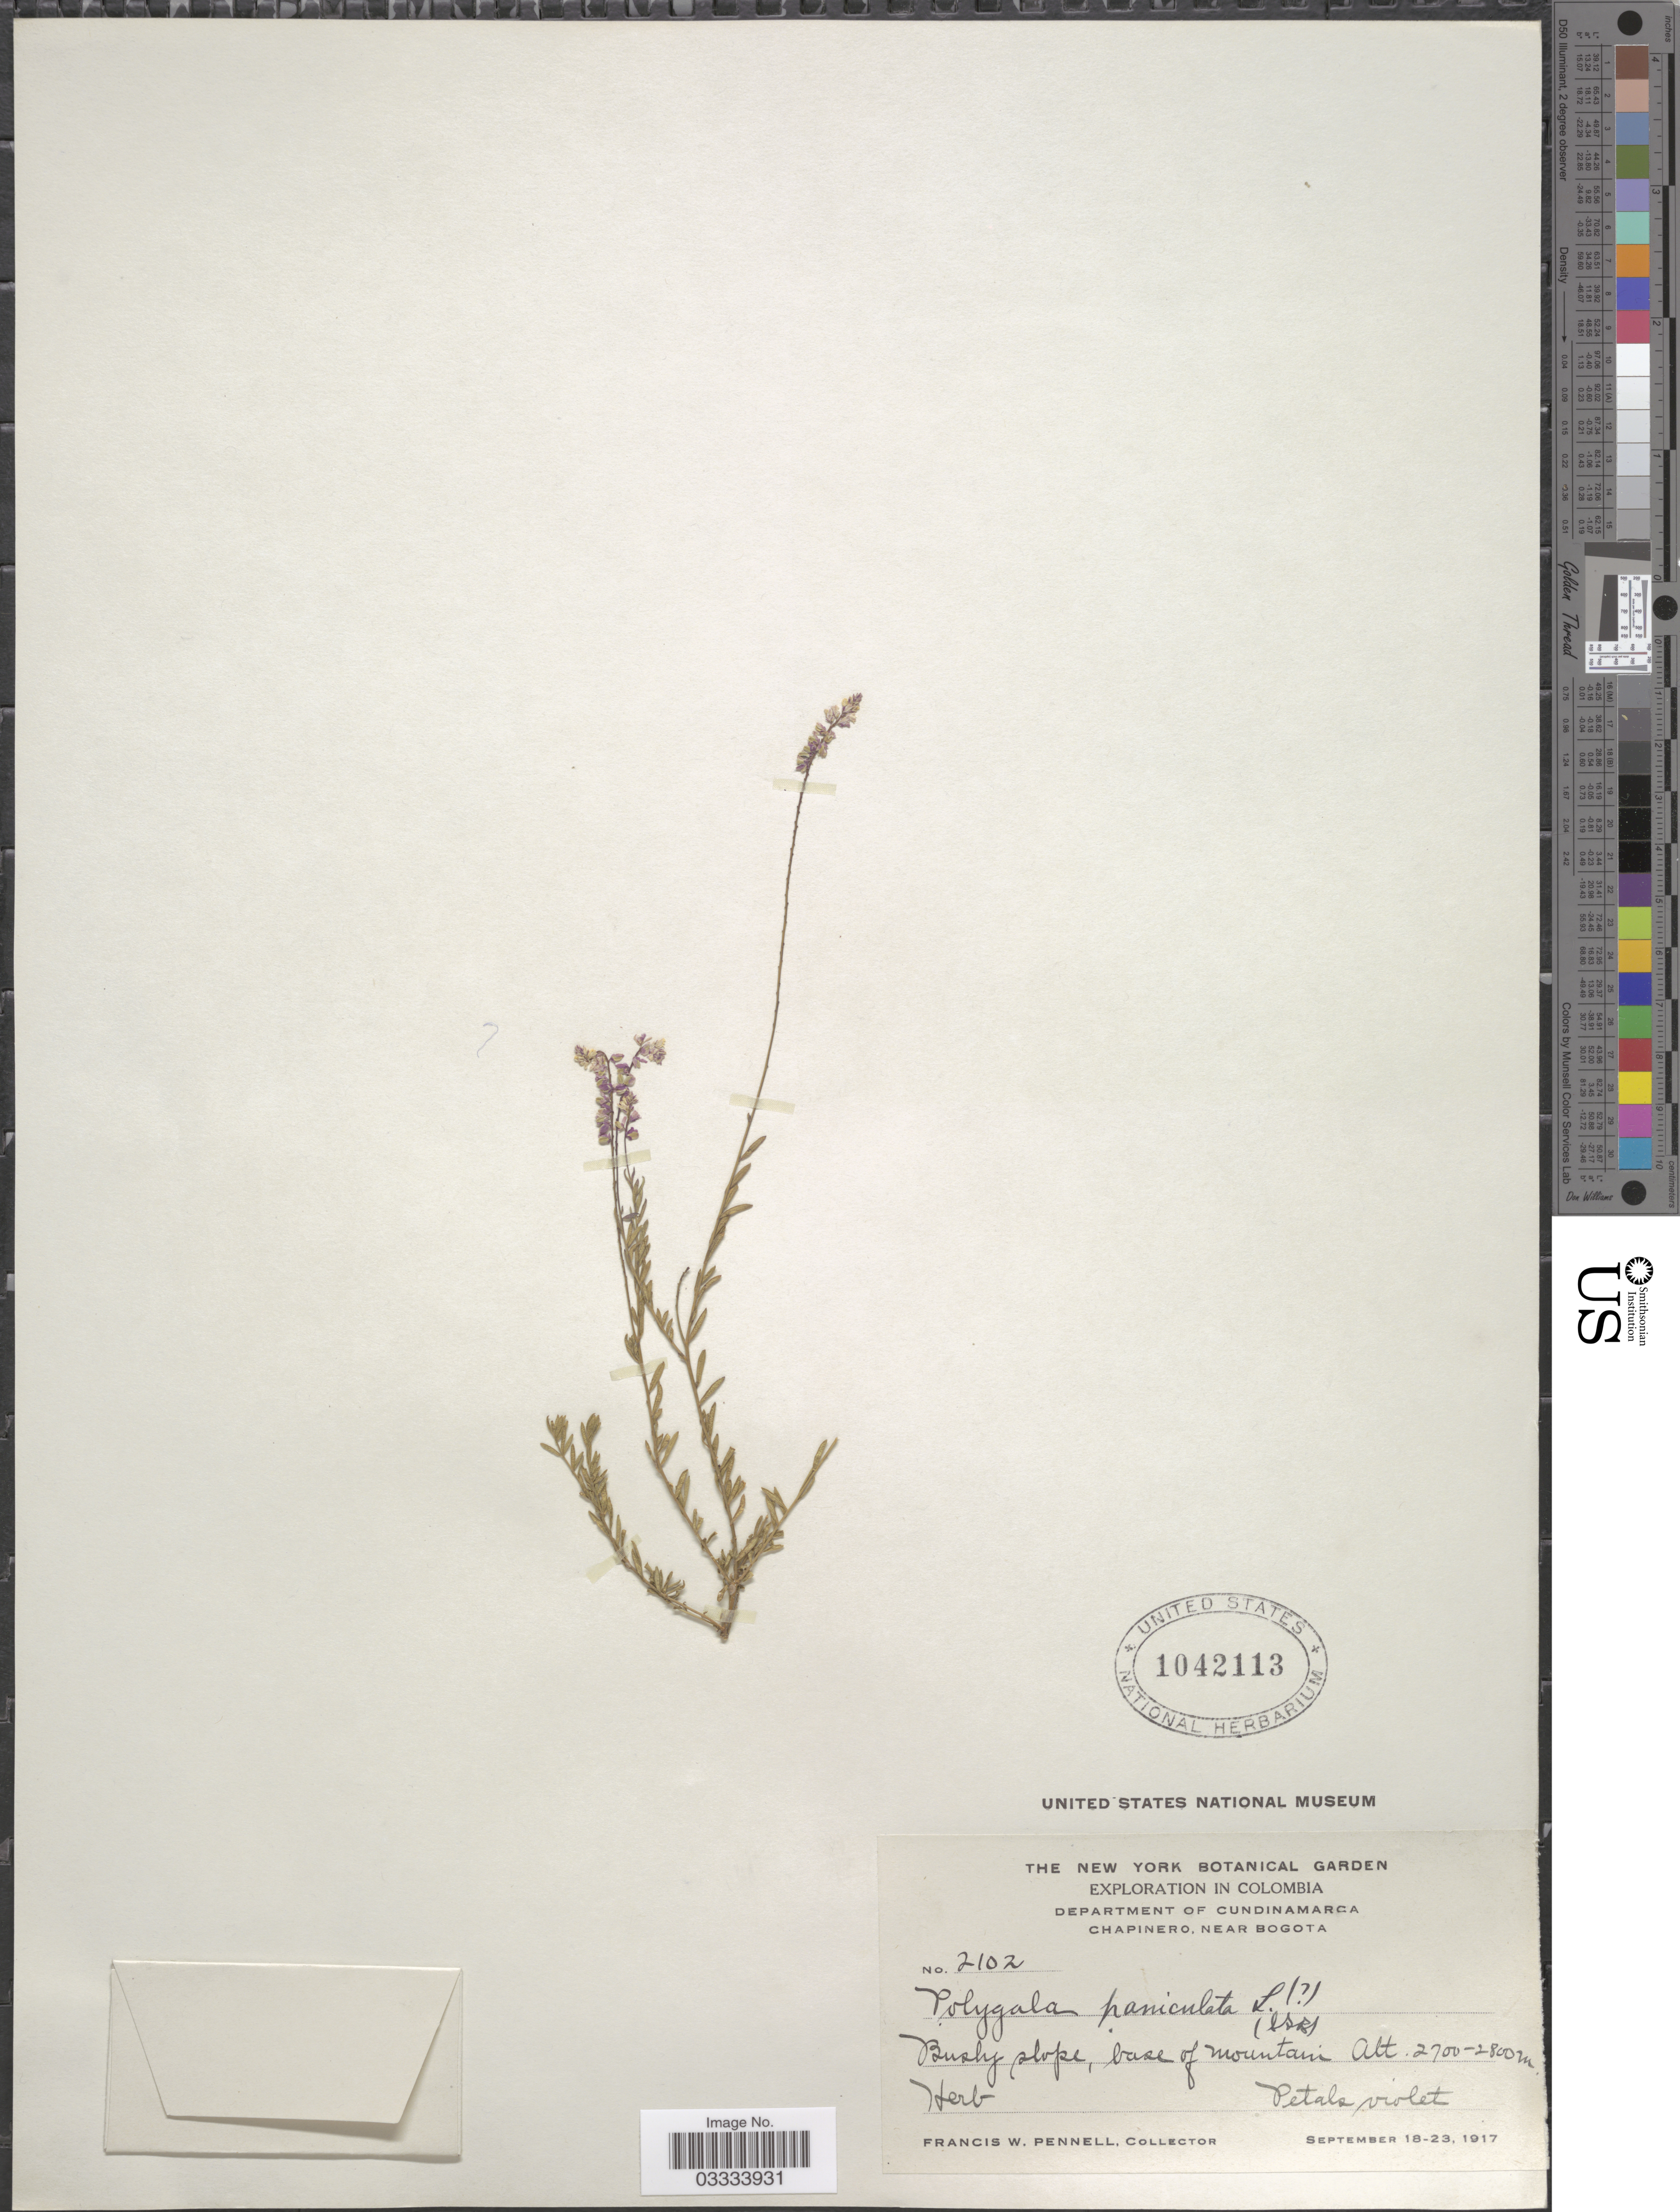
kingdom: Plantae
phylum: Tracheophyta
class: Magnoliopsida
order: Fabales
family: Polygalaceae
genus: Polygala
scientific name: Polygala paniculata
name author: L.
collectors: F. W. Pennell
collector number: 2102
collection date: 1917-09-18/1917-09-23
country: Colombia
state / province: Cundinamarca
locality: Department of Cundinamarca. Chapinero, near Bogota.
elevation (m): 2700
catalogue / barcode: US 1042113